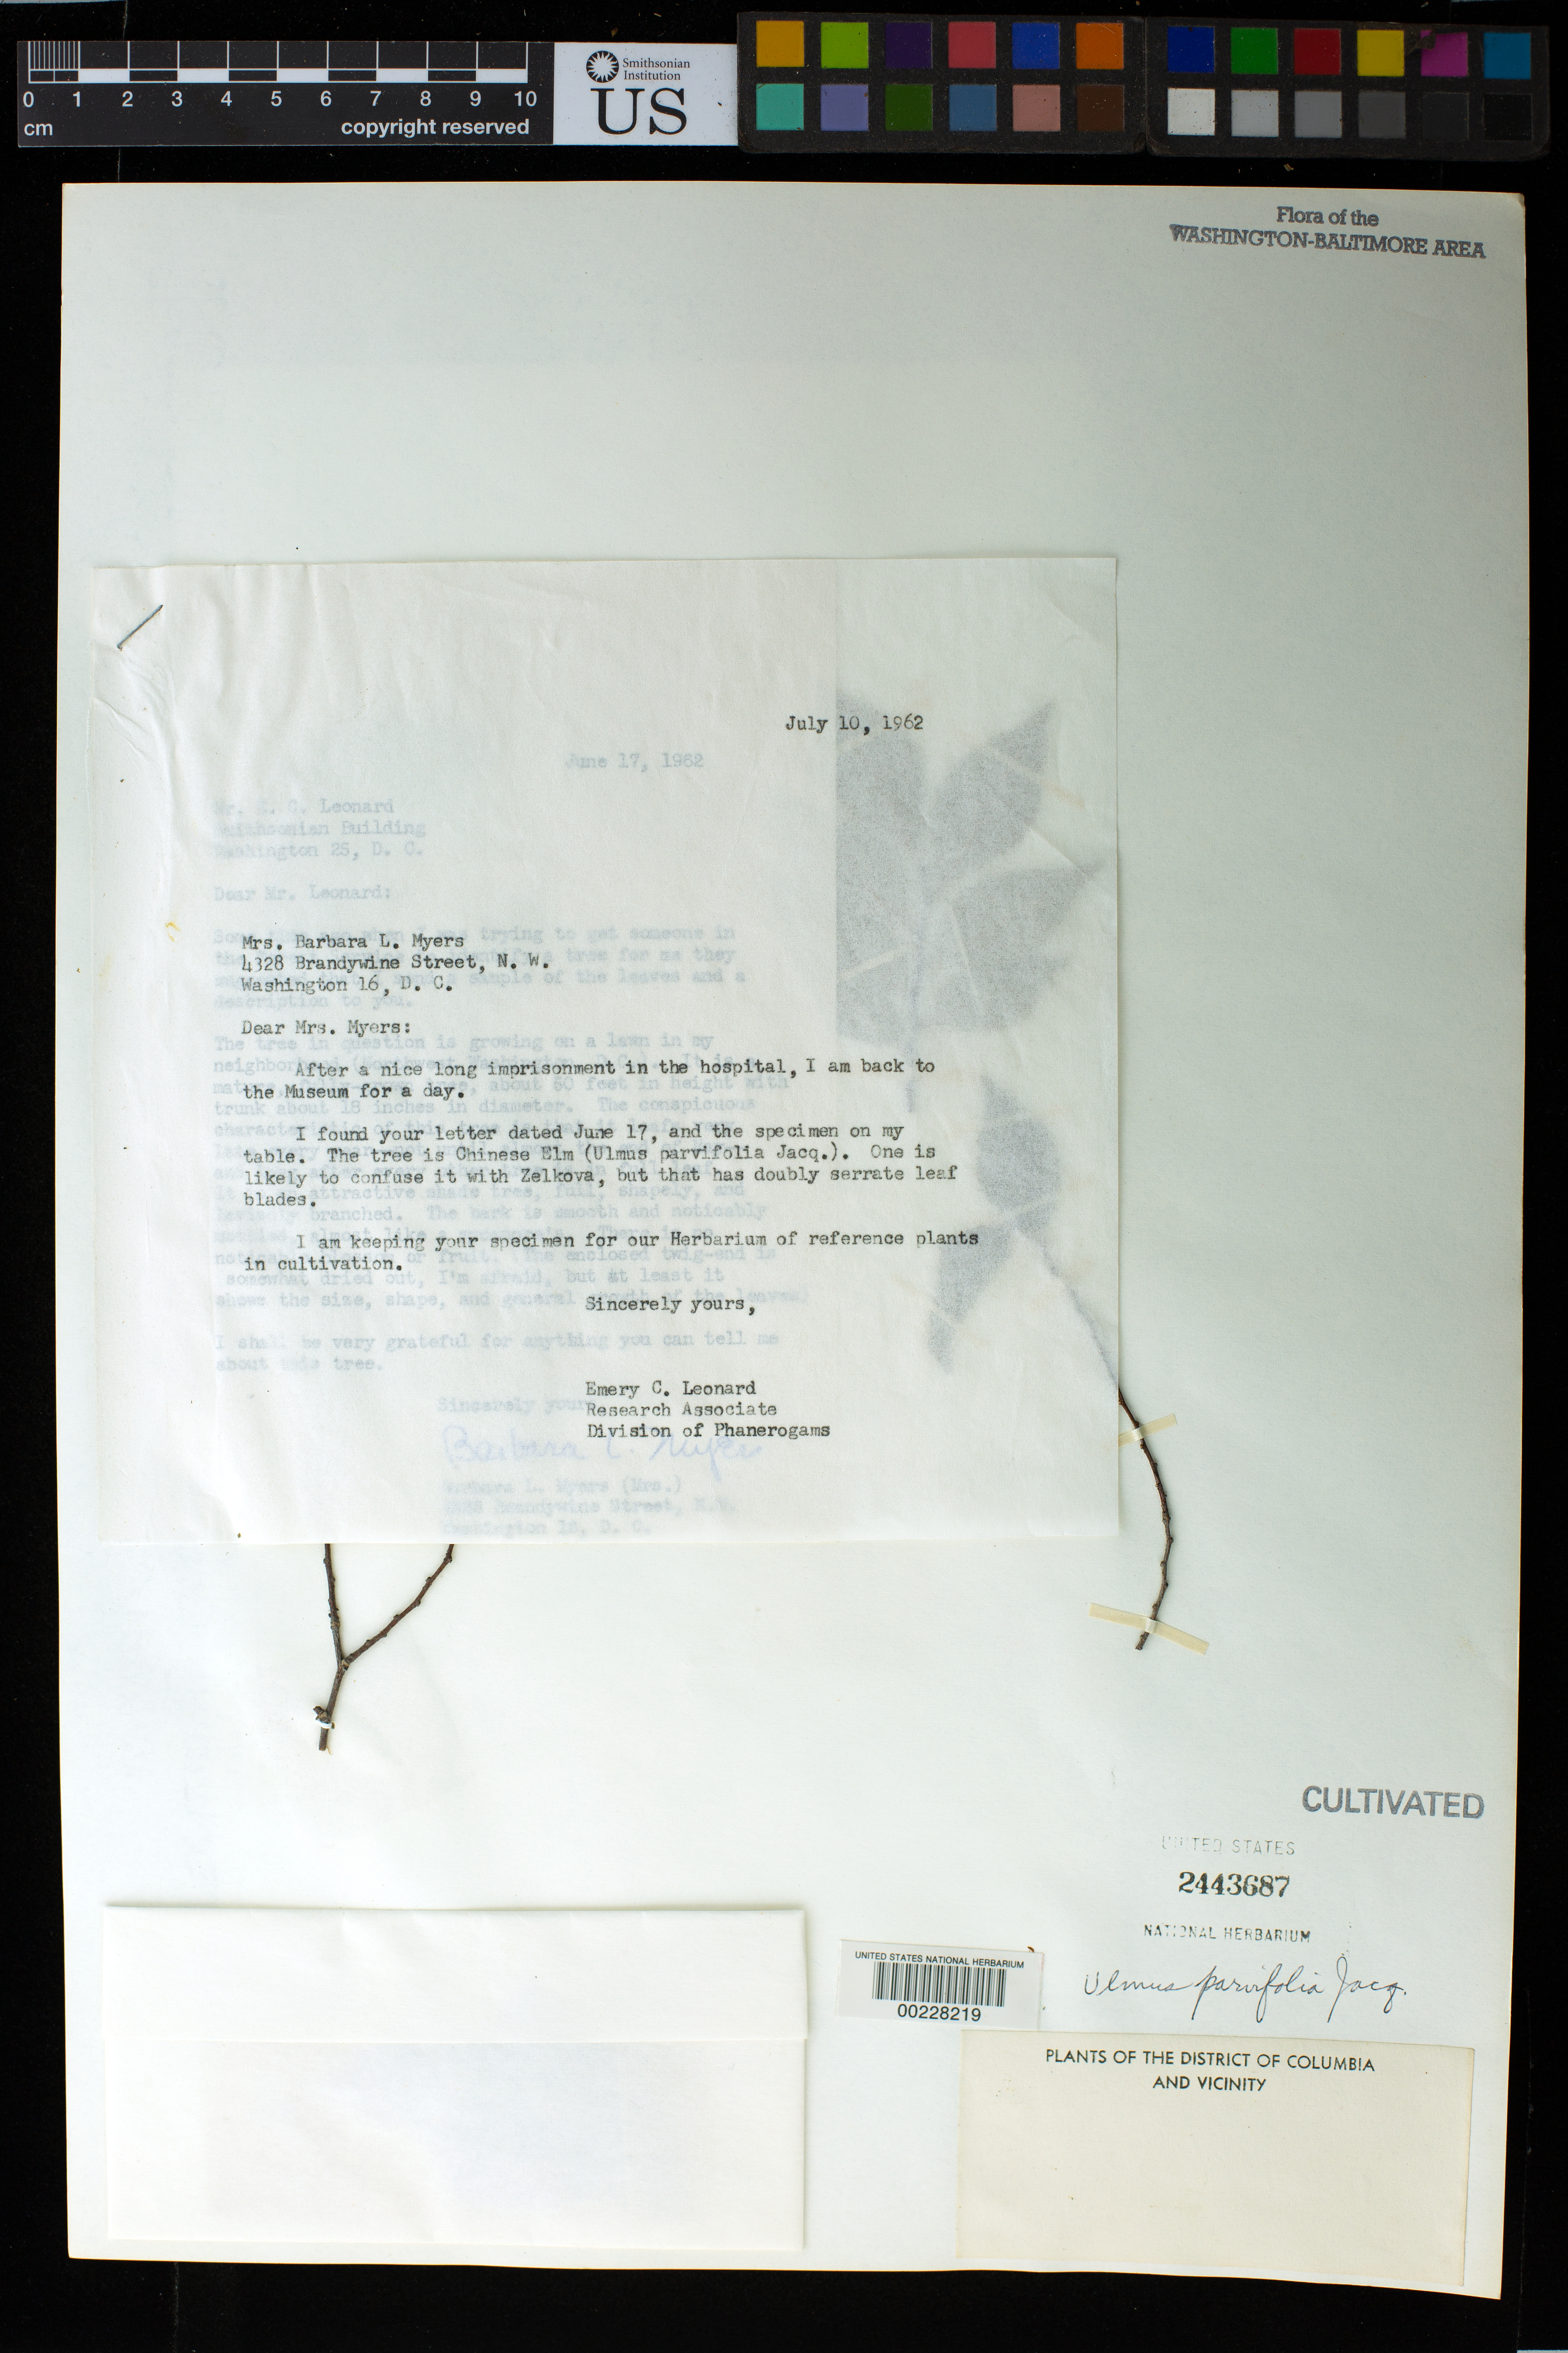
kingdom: Plantae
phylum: Tracheophyta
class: Magnoliopsida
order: Rosales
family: Ulmaceae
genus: Ulmus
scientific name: Ulmus parvifolia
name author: Jacq.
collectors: B. Myers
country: United States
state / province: District of Columbia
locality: In the area of 4300 block of Brandywine NW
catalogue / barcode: US 2443687